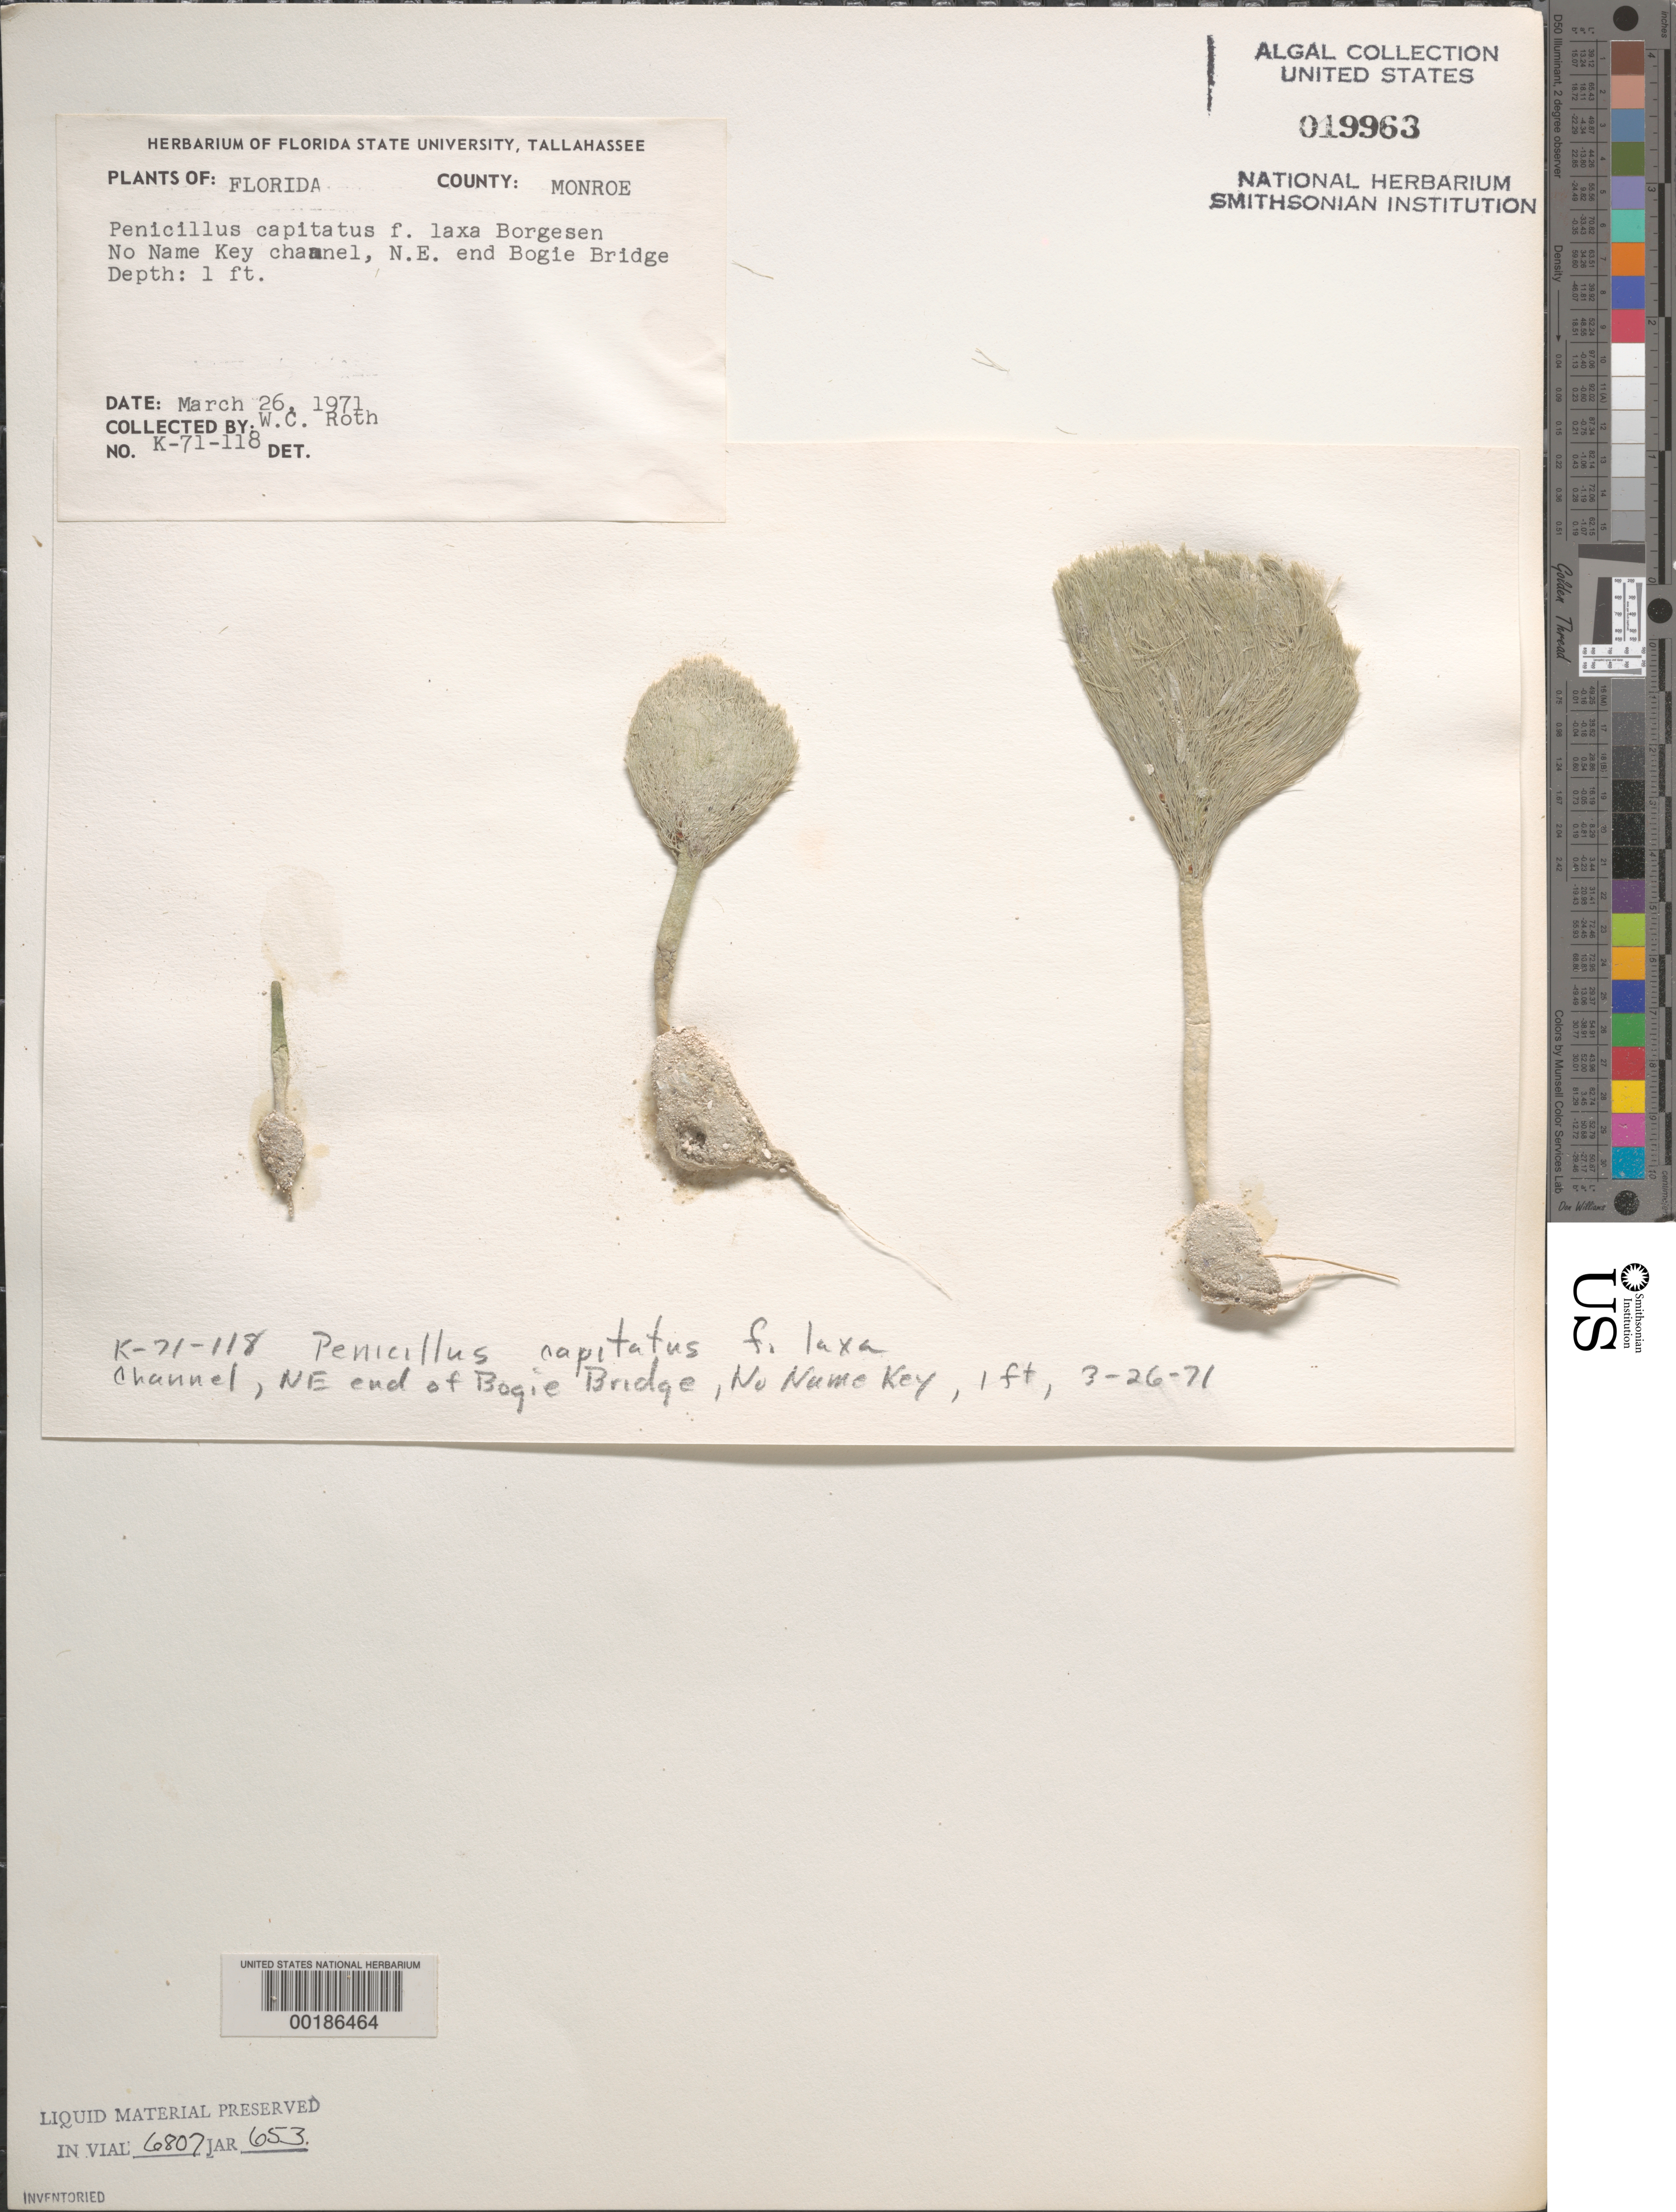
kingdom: Plantae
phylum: Chlorophyta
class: Ulvophyceae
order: Bryopsidales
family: Udoteaceae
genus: Penicillus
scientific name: Penicillus capitatus f. laxa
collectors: W. C. Roth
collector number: K-71-118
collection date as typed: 26 Mar 1971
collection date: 1971-03-26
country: United States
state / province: Florida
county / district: Monroe County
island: No Name Key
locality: Bogie Bridge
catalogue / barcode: US 19963